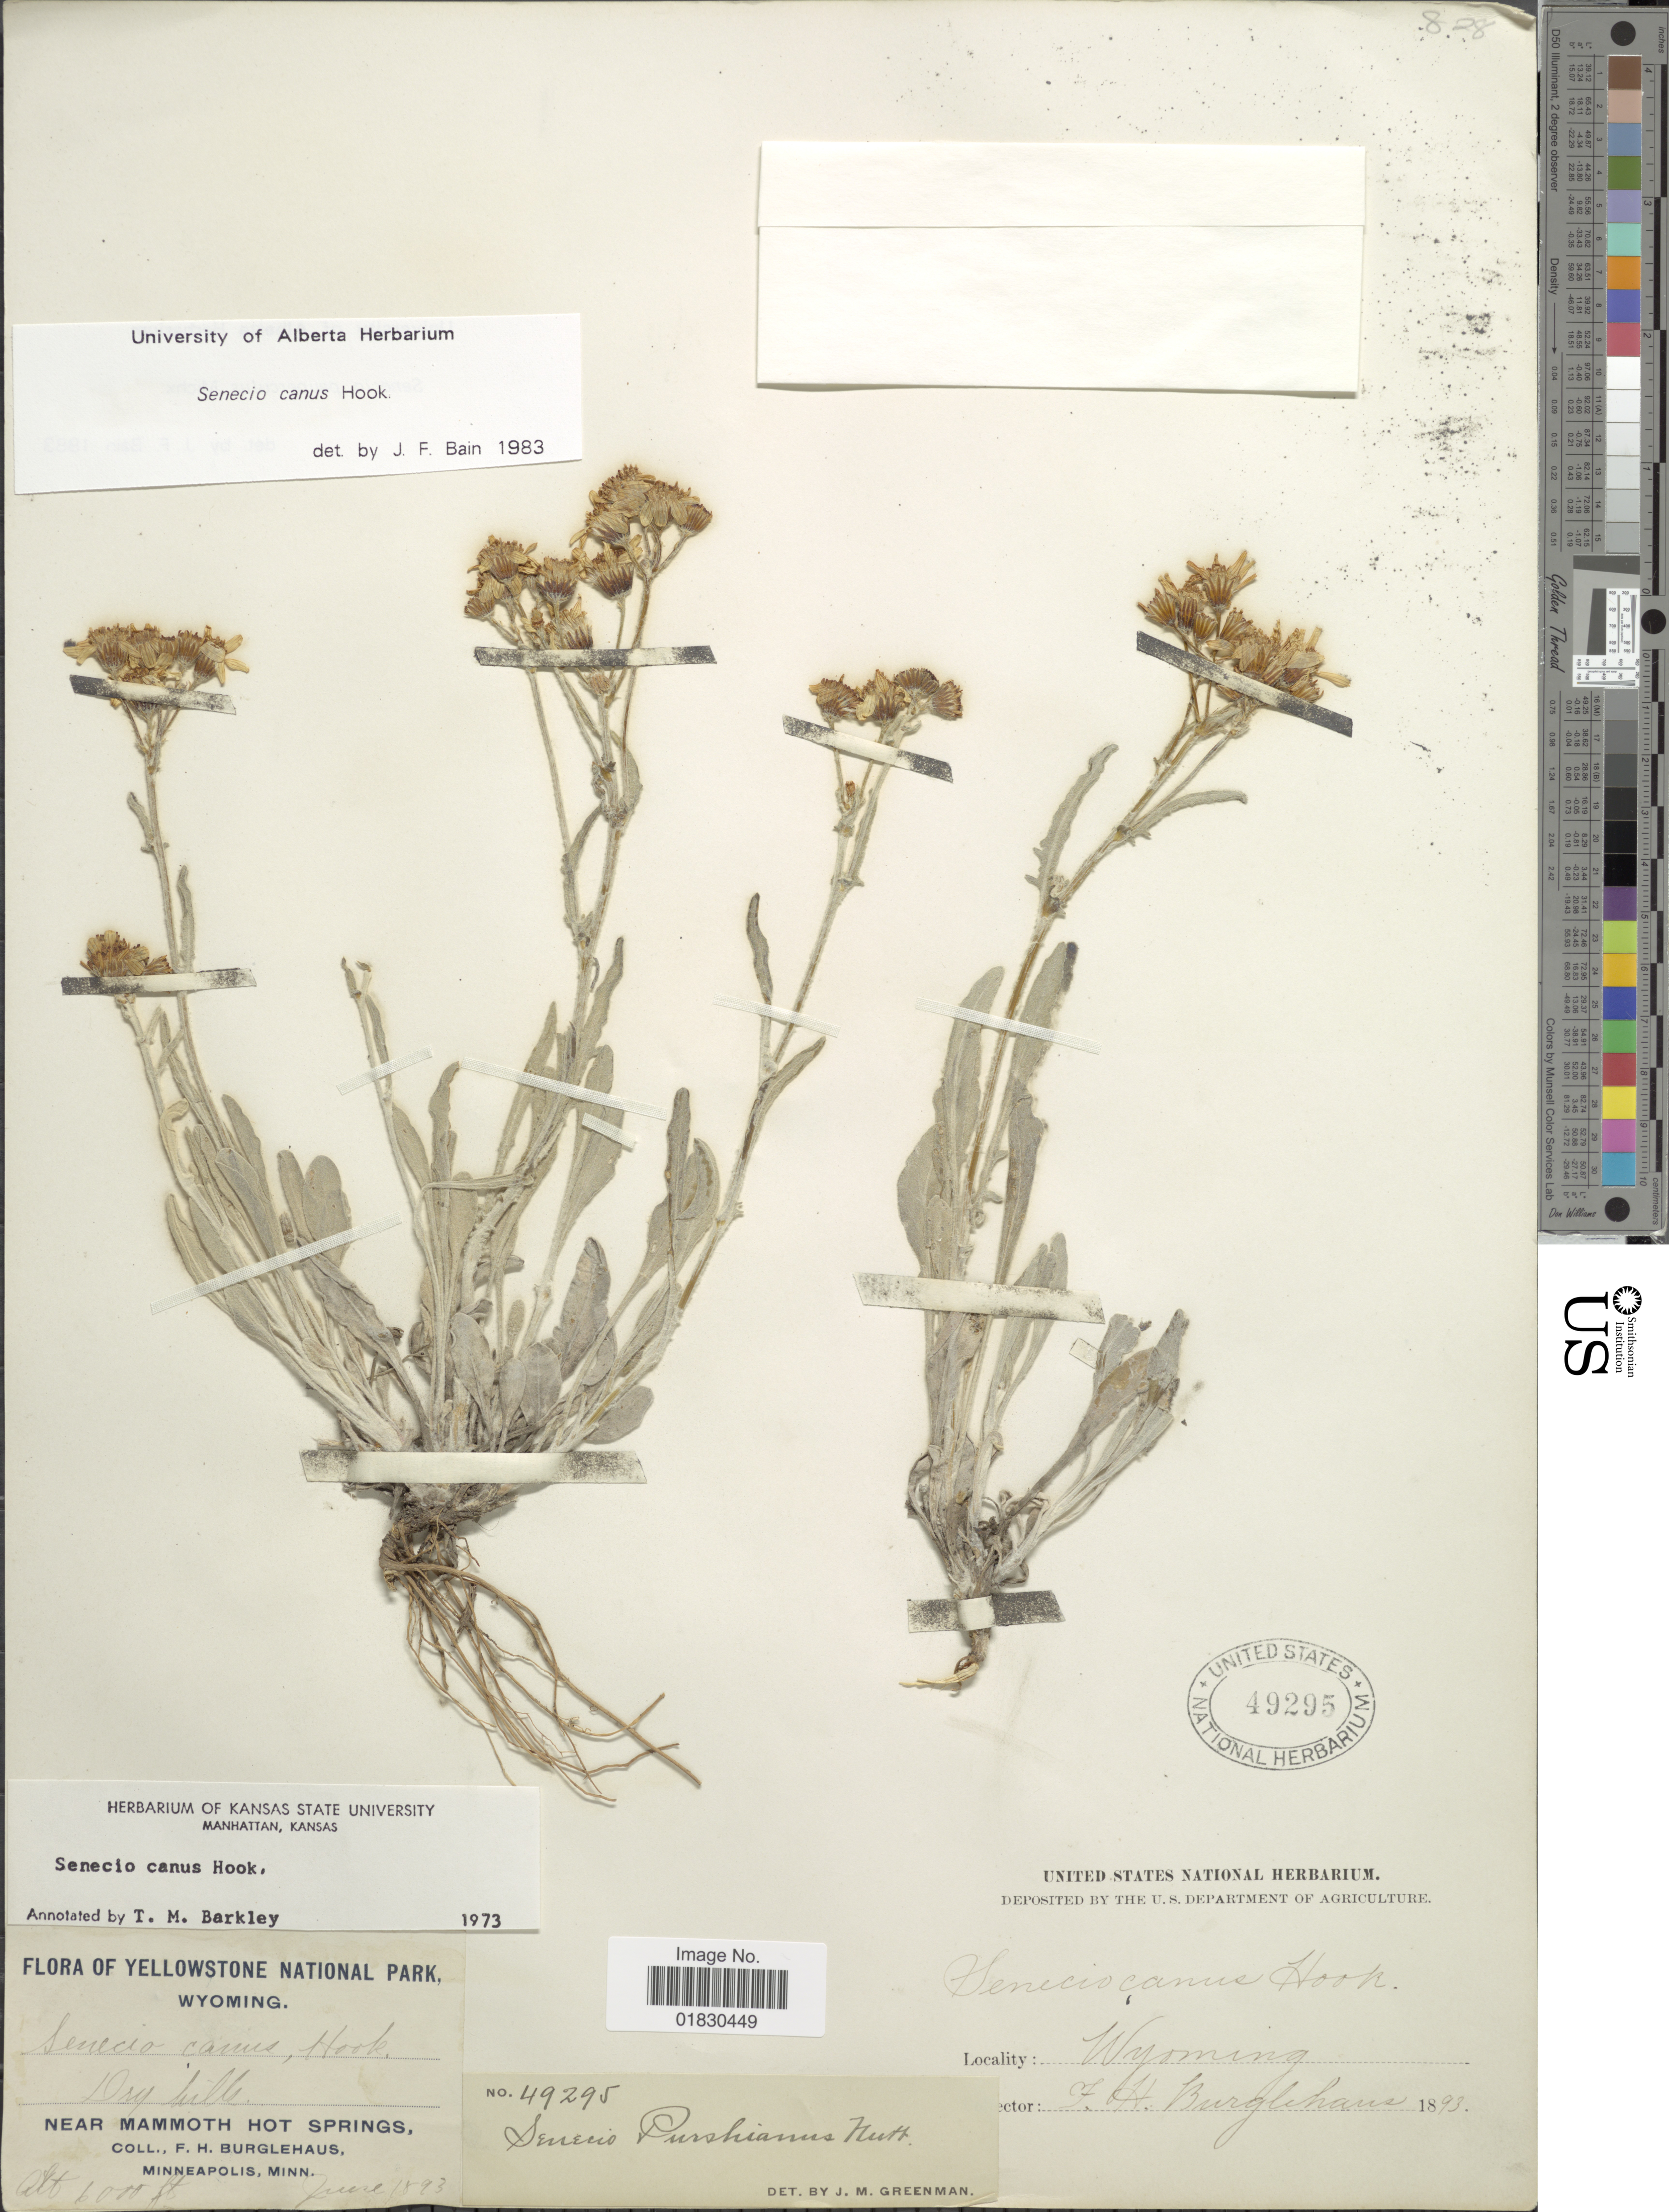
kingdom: Plantae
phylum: Tracheophyta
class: Magnoliopsida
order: Asterales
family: Asteraceae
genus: Packera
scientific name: Packera cana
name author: (Hook.) W.A. Weber & Á. Löve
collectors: F. Burglehaus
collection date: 1893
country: United States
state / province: Wyoming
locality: Yellowstone National Park, Wyoming, Near Mammoth Hot Springs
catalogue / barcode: US 49295